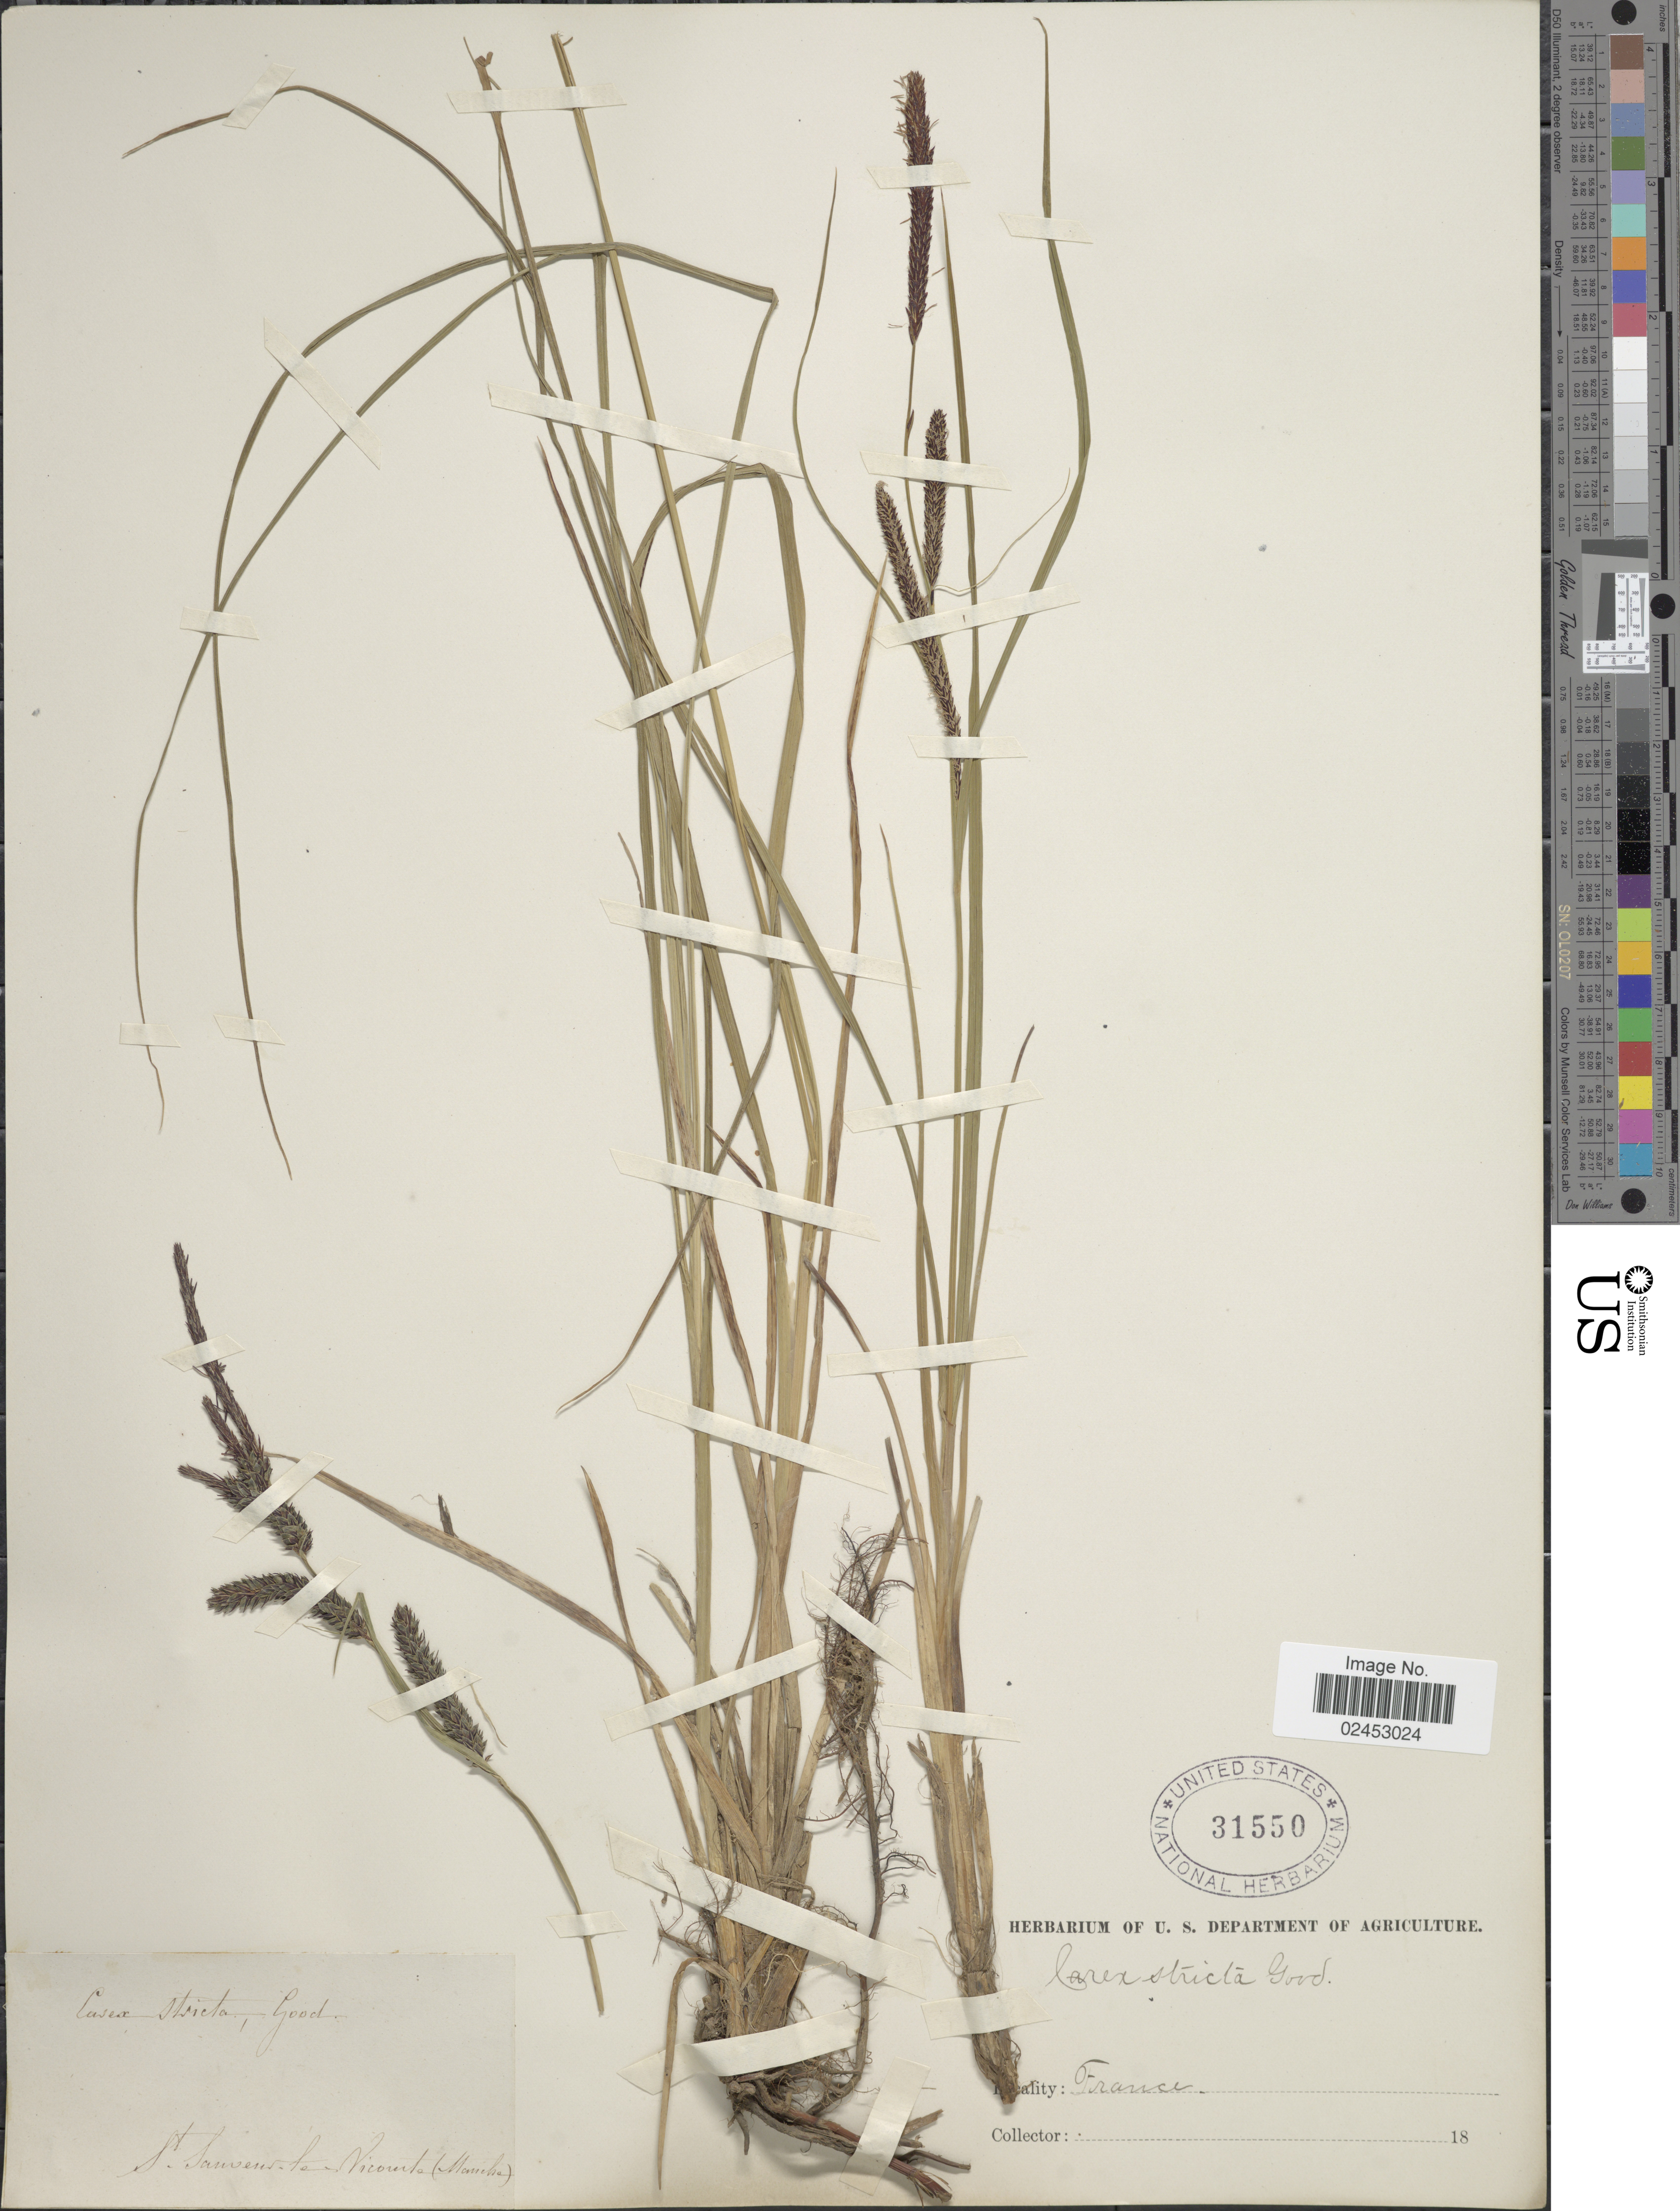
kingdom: Plantae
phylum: Tracheophyta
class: Liliopsida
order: Poales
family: Cyperaceae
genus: Carex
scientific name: Carex stricta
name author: Lam.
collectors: Facchini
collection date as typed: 18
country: France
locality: St. Sauvens-la Vicourte (Mamba) [interpreted]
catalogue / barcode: US 31550